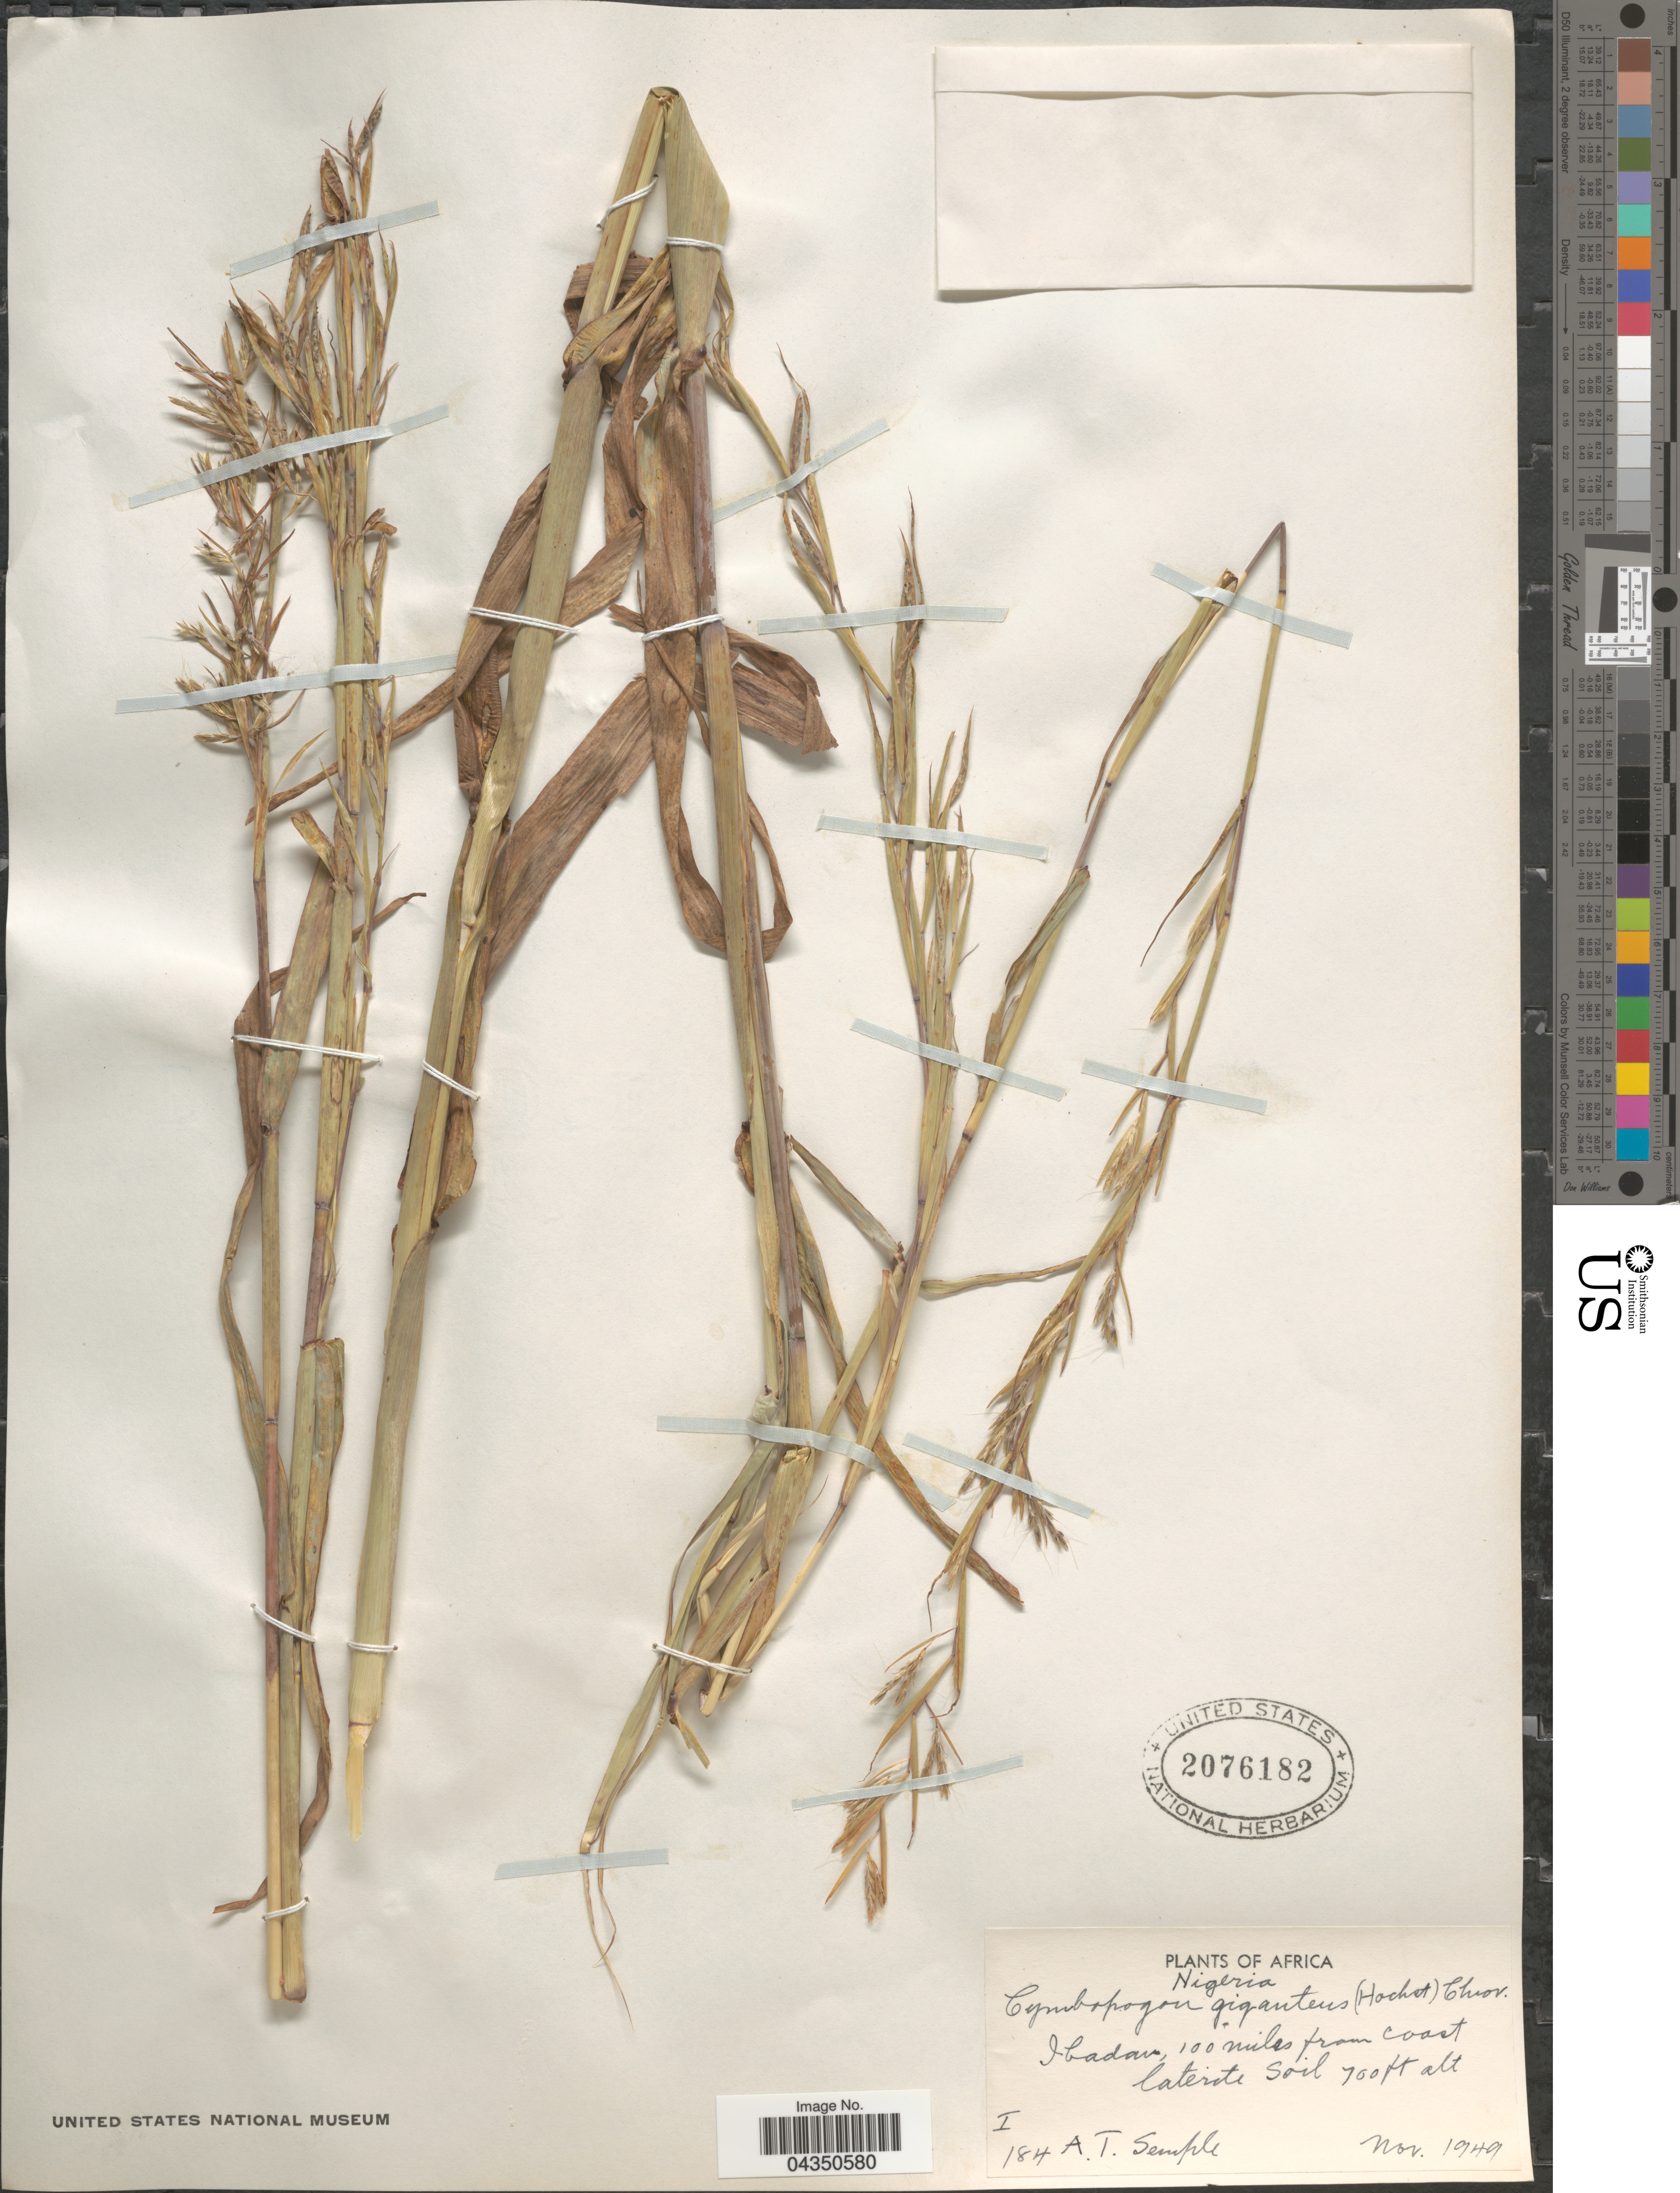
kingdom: Plantae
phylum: Tracheophyta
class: Liliopsida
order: Poales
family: Poaceae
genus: Cymbopogon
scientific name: Cymbopogon giganteus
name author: Chiov.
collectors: A. Semple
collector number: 184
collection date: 1949-11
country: Nigeria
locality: Africa. Ibadan, 100 miles from coast.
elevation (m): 213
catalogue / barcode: US 2076182